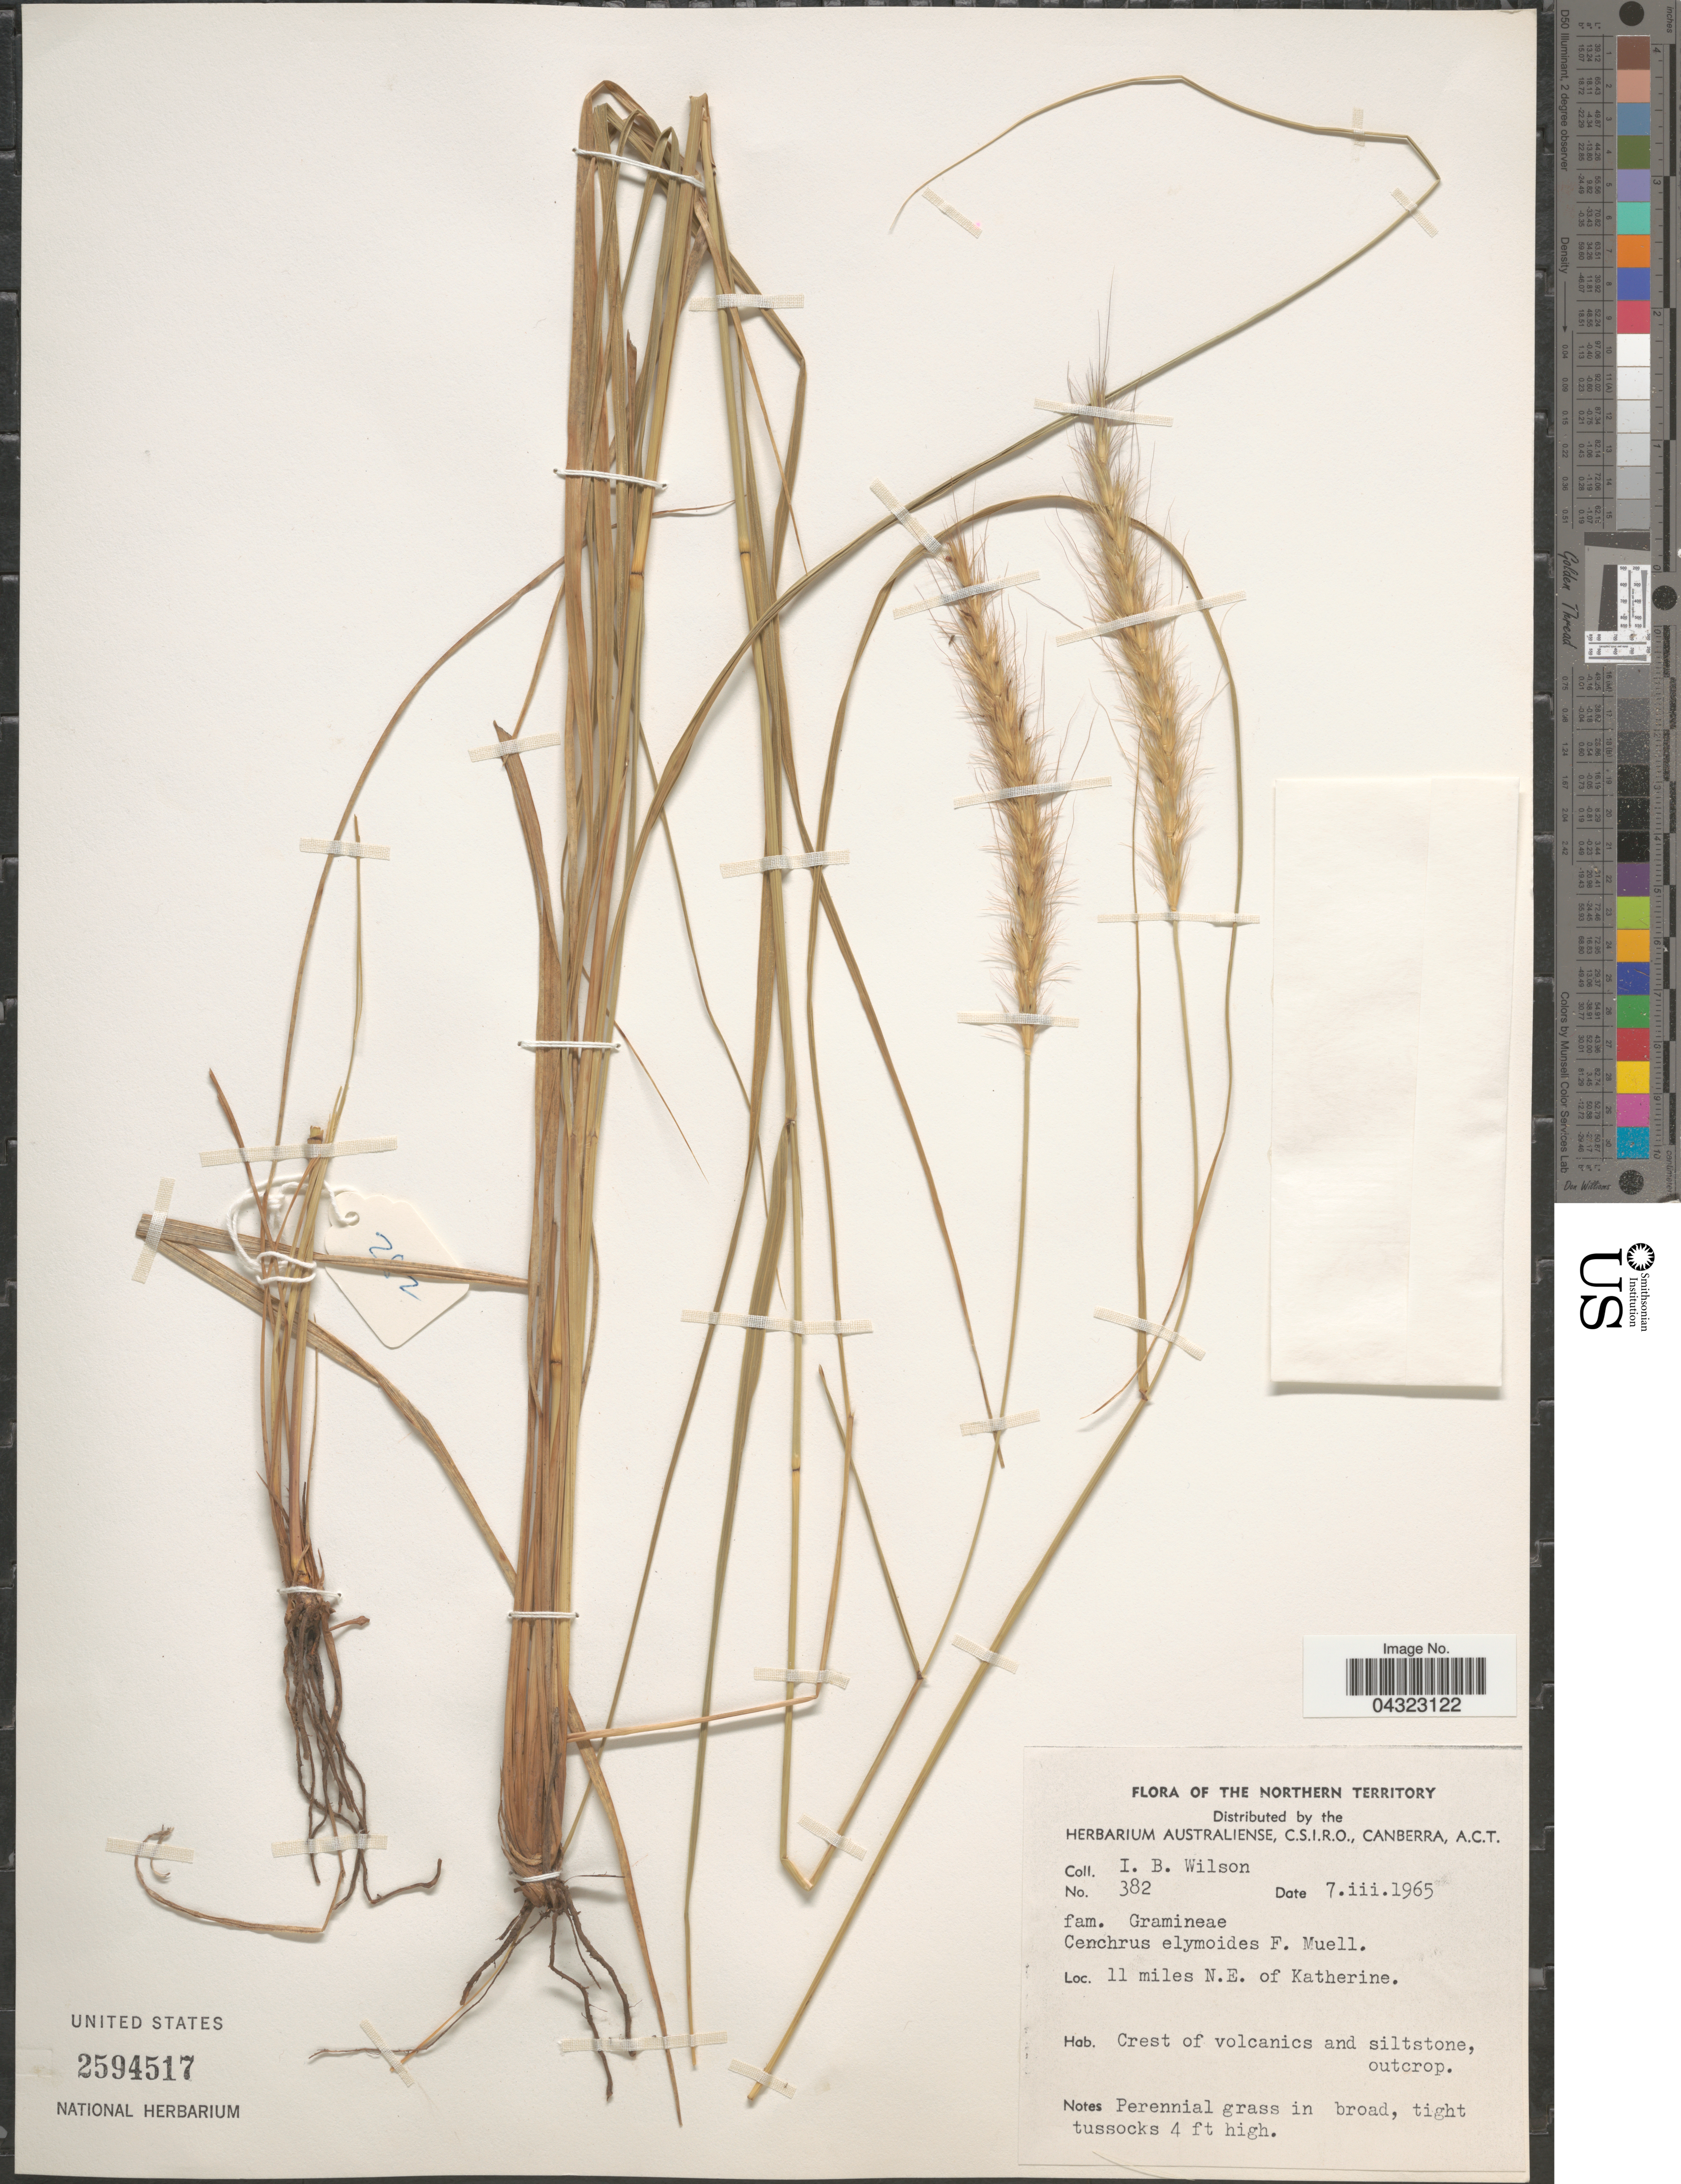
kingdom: Plantae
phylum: Tracheophyta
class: Liliopsida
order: Poales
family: Poaceae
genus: Cenchrus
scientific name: Cenchrus elymoides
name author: F. Muell.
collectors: I. B. Wilson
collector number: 382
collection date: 1965-03-07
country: Australia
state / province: Northern Territory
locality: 11 miles N. E. of Katherine. Crest of volcanics and siltstone, outcrops.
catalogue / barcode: US 2594517